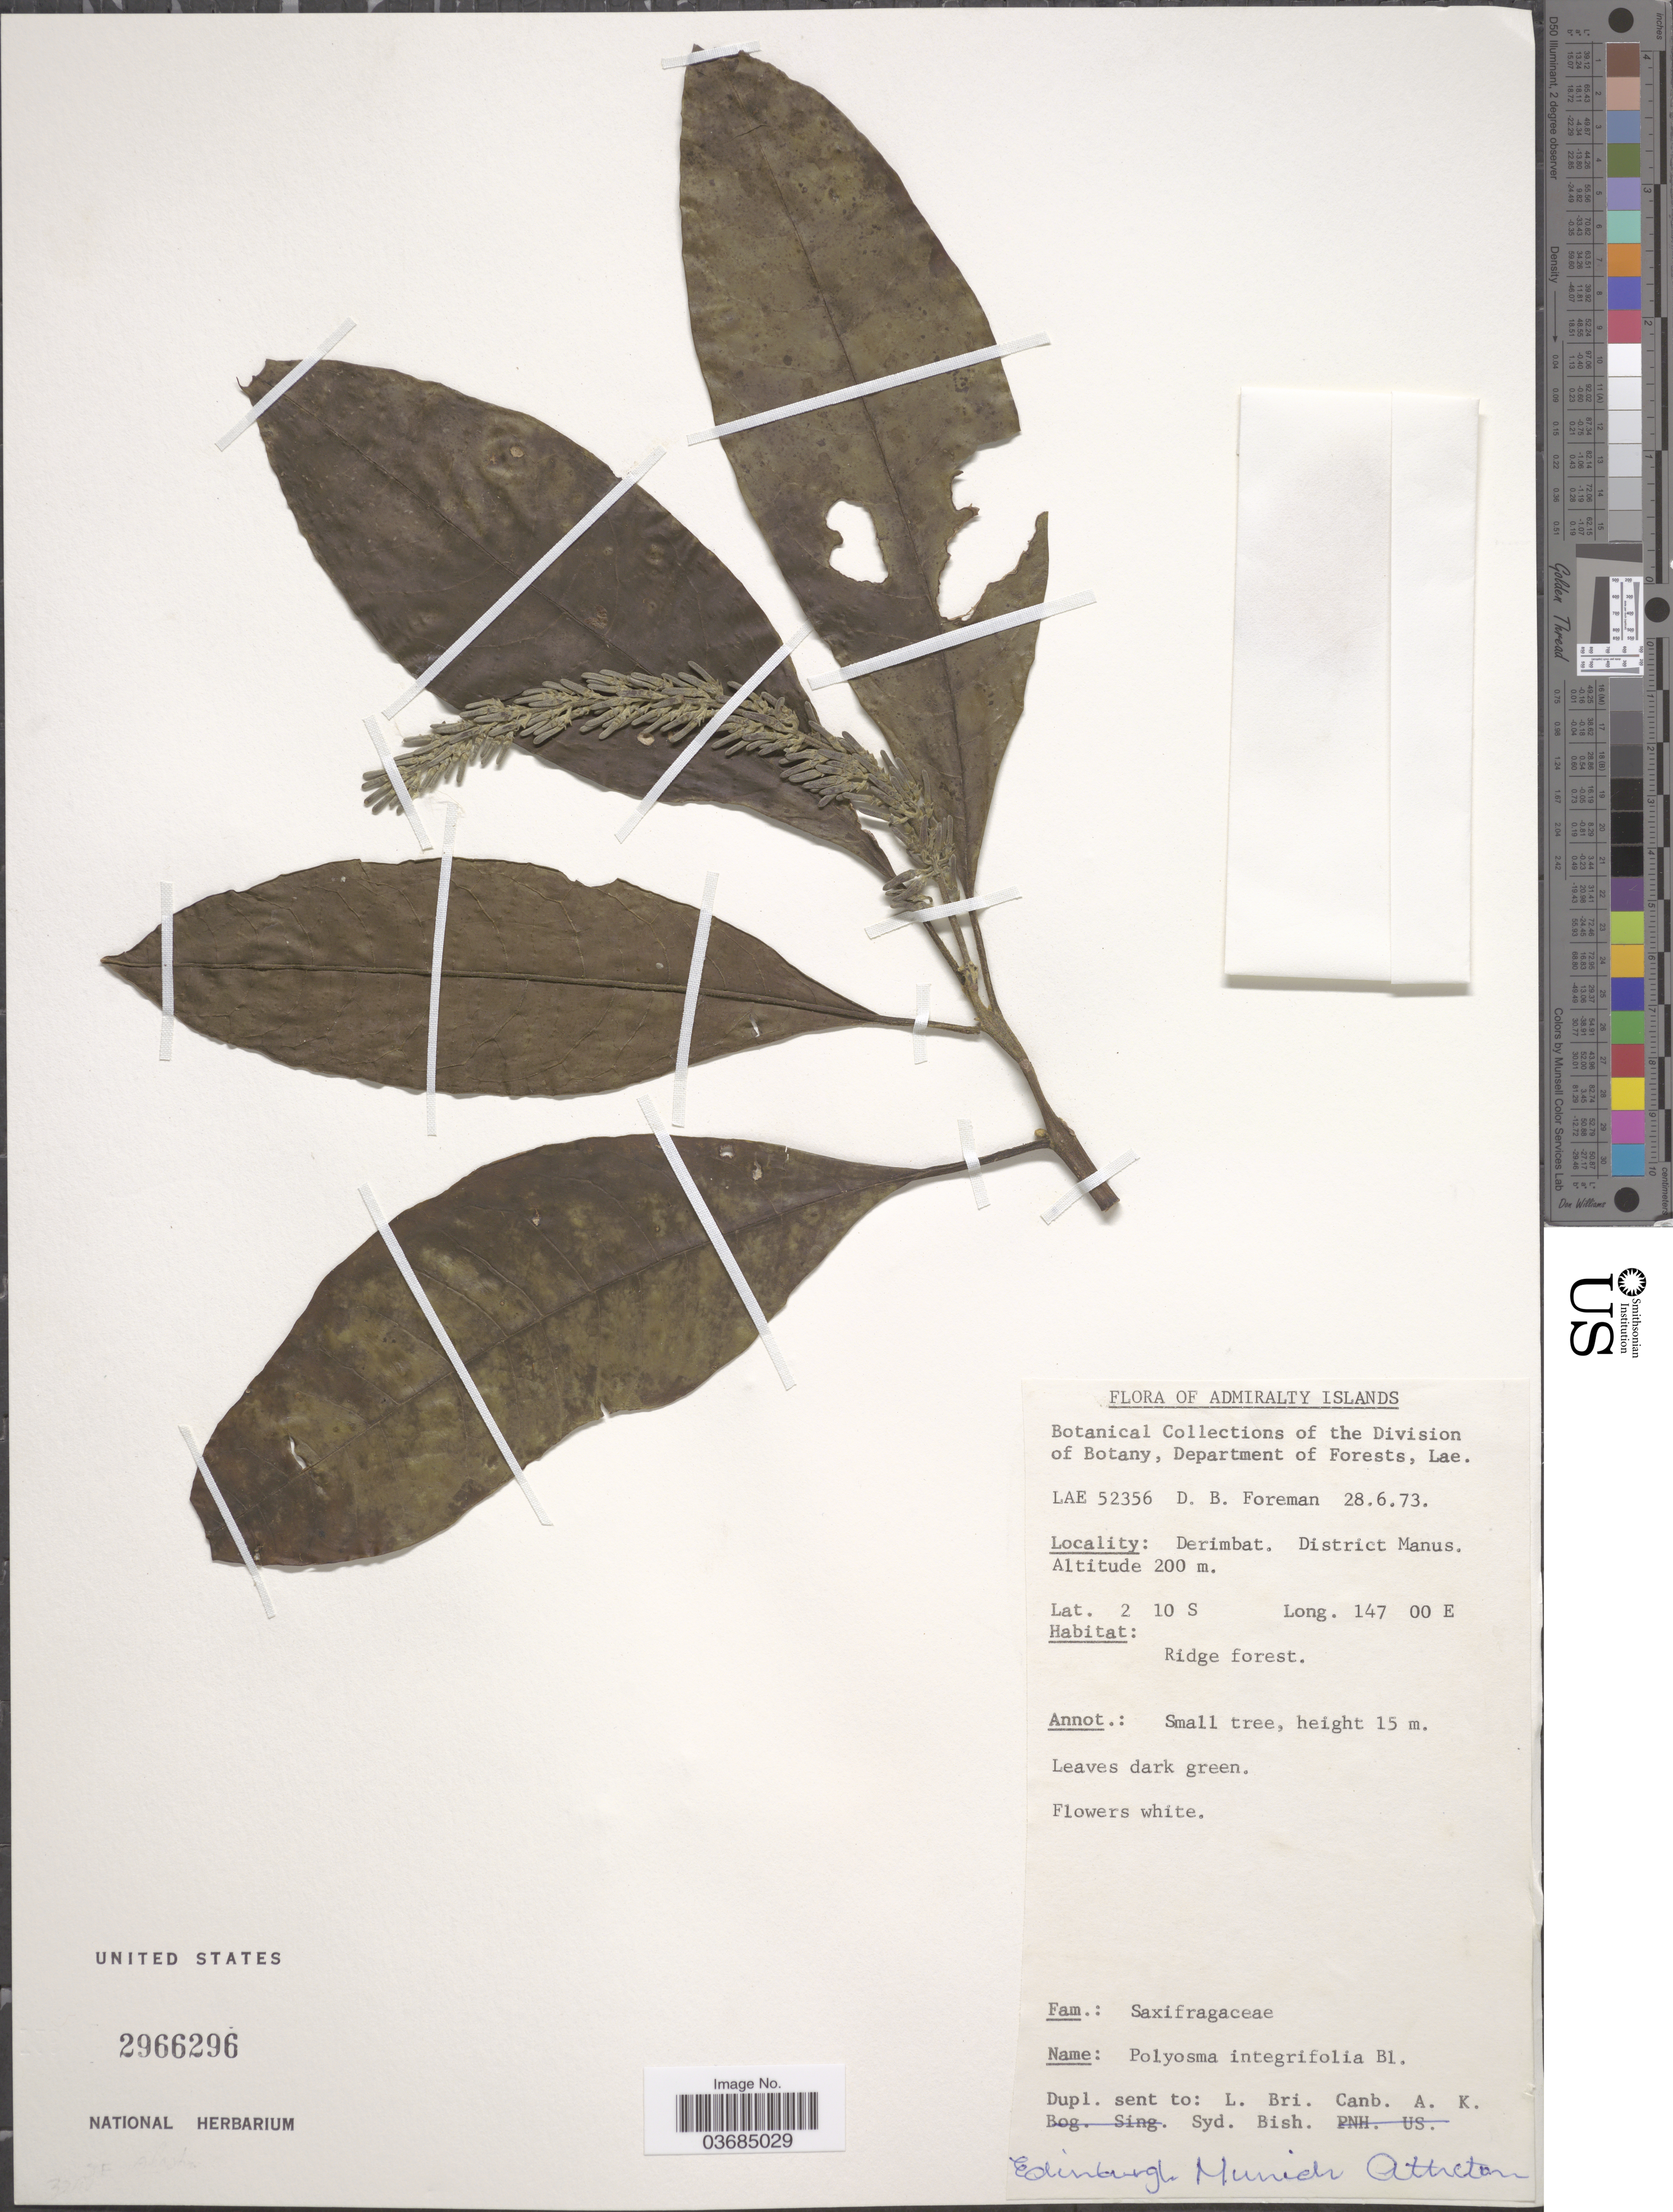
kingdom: Plantae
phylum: Tracheophyta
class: Magnoliopsida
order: Escalloniales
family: Escalloniaceae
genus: Polyosma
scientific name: Polyosma integrifolia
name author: Blume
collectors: D. Foreman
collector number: LAE52356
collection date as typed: Transcribed d/m/y: 28/6/73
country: Papua New Guinea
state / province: Manus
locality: Admiralty Islands. Derimbat. District Manus.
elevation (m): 200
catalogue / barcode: US 2966296